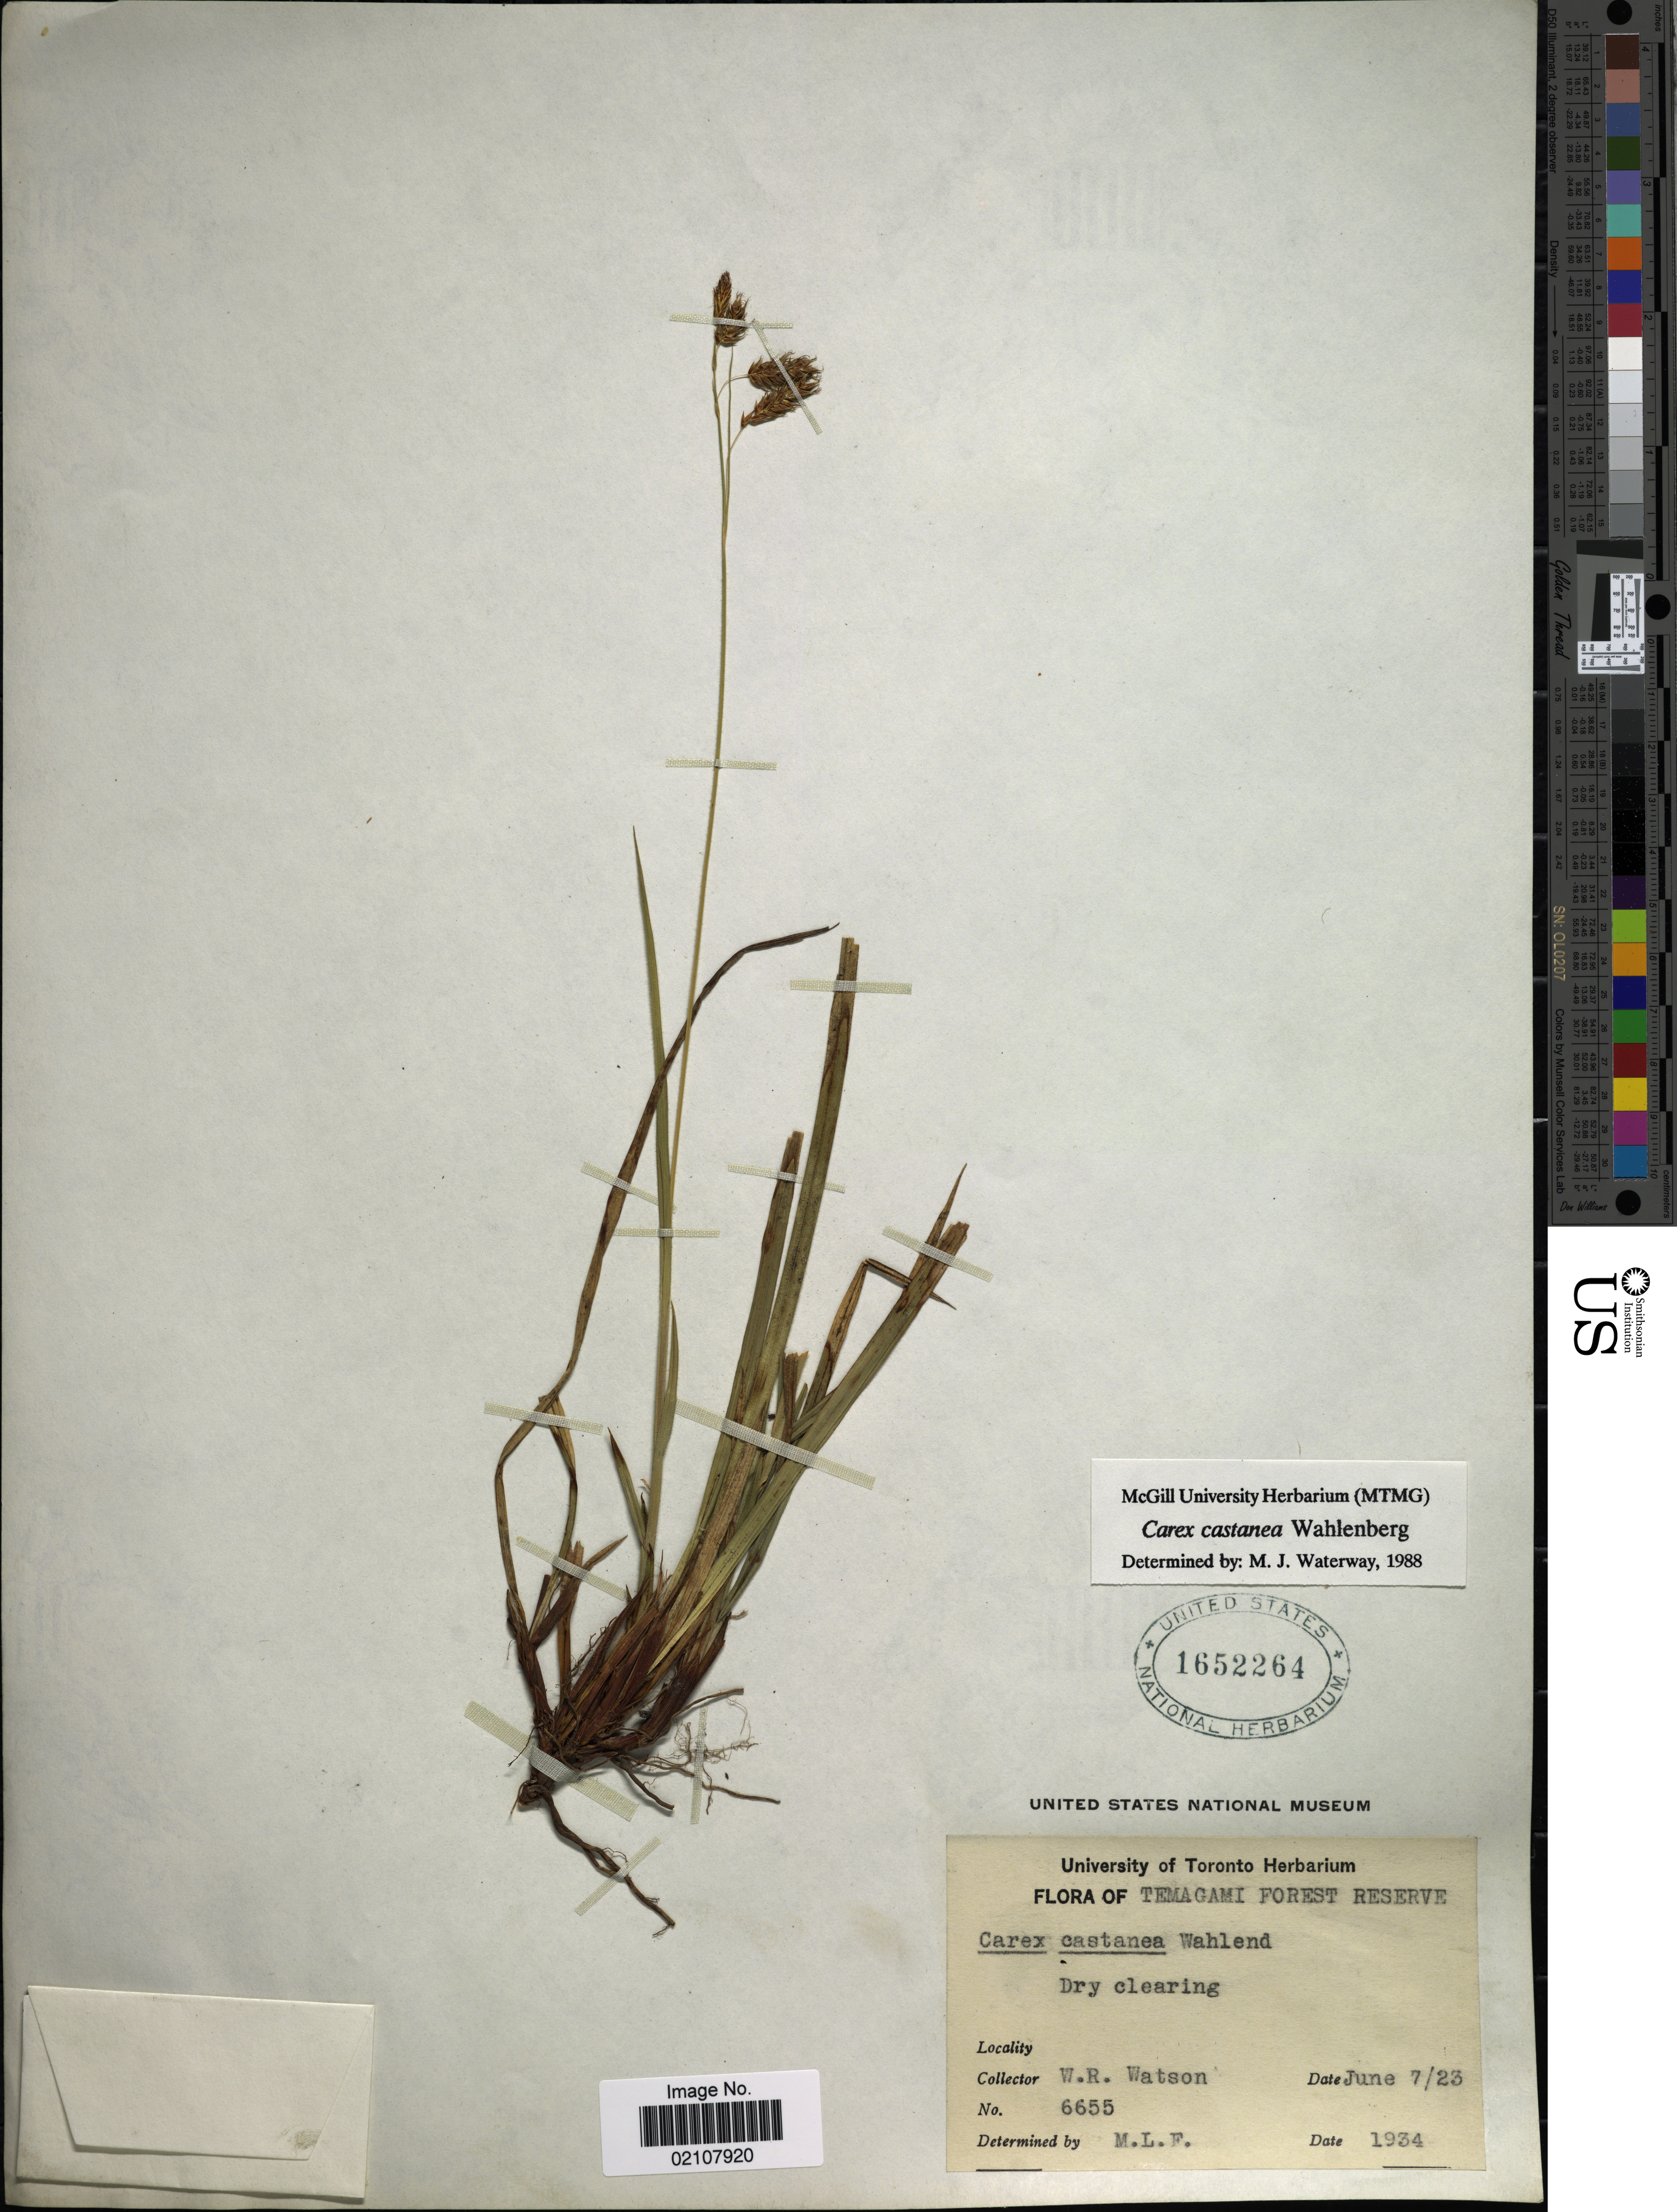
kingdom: Plantae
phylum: Tracheophyta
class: Liliopsida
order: Poales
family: Cyperaceae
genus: Carex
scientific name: Carex castanea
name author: Wahlenb.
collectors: W. R. Watson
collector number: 6655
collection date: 1923-06-07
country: Canada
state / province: Ontario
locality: Temagami Forest Reserve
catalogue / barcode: US 1652264